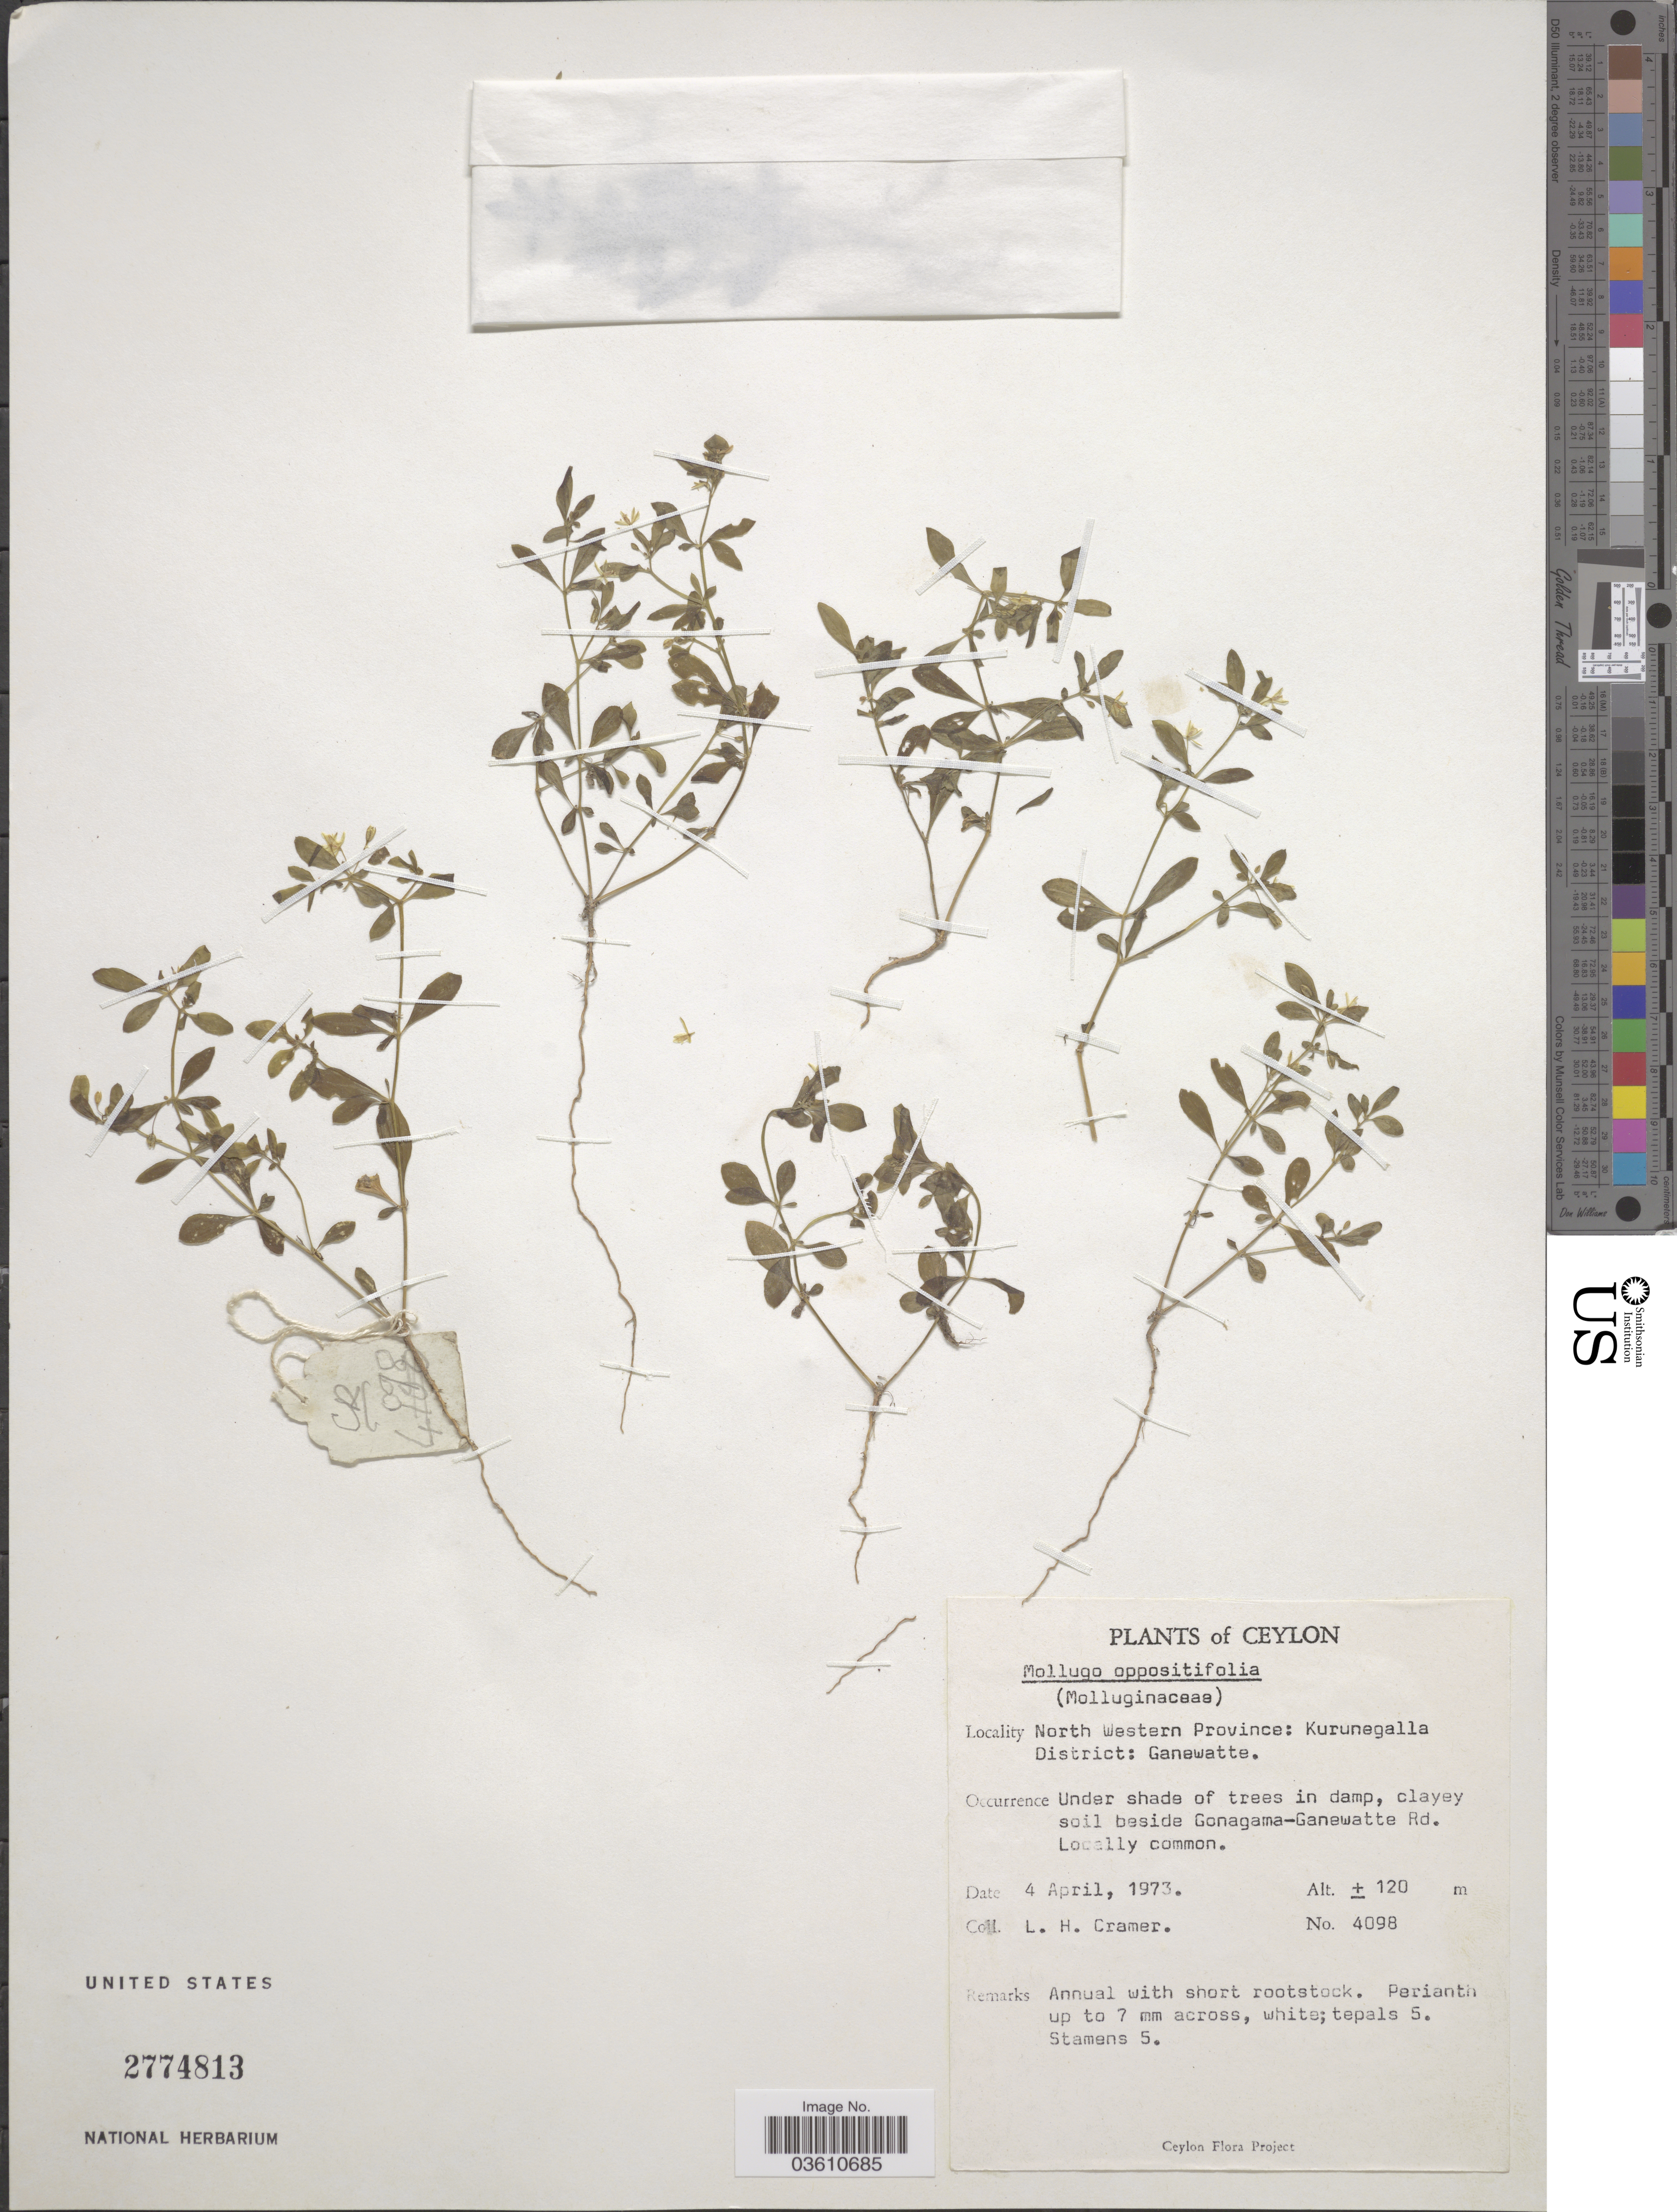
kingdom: Plantae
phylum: Tracheophyta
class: Magnoliopsida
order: Caryophyllales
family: Molluginaceae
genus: Glinus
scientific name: Glinus oppositifolius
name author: (L.) Aug. DC.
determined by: Strong, Mark T., (BOT), Smithsonian Institution - National Museum of Natural History (UNITED STATES)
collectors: L. H. Cramer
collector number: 4098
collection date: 1973-04-04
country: Sri Lanka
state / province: North Western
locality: Ceylon. Kurunegalla District: Ganewatte. Clayey soil beside Gonagama-Ganewatte Rd.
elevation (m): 120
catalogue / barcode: US 2774813